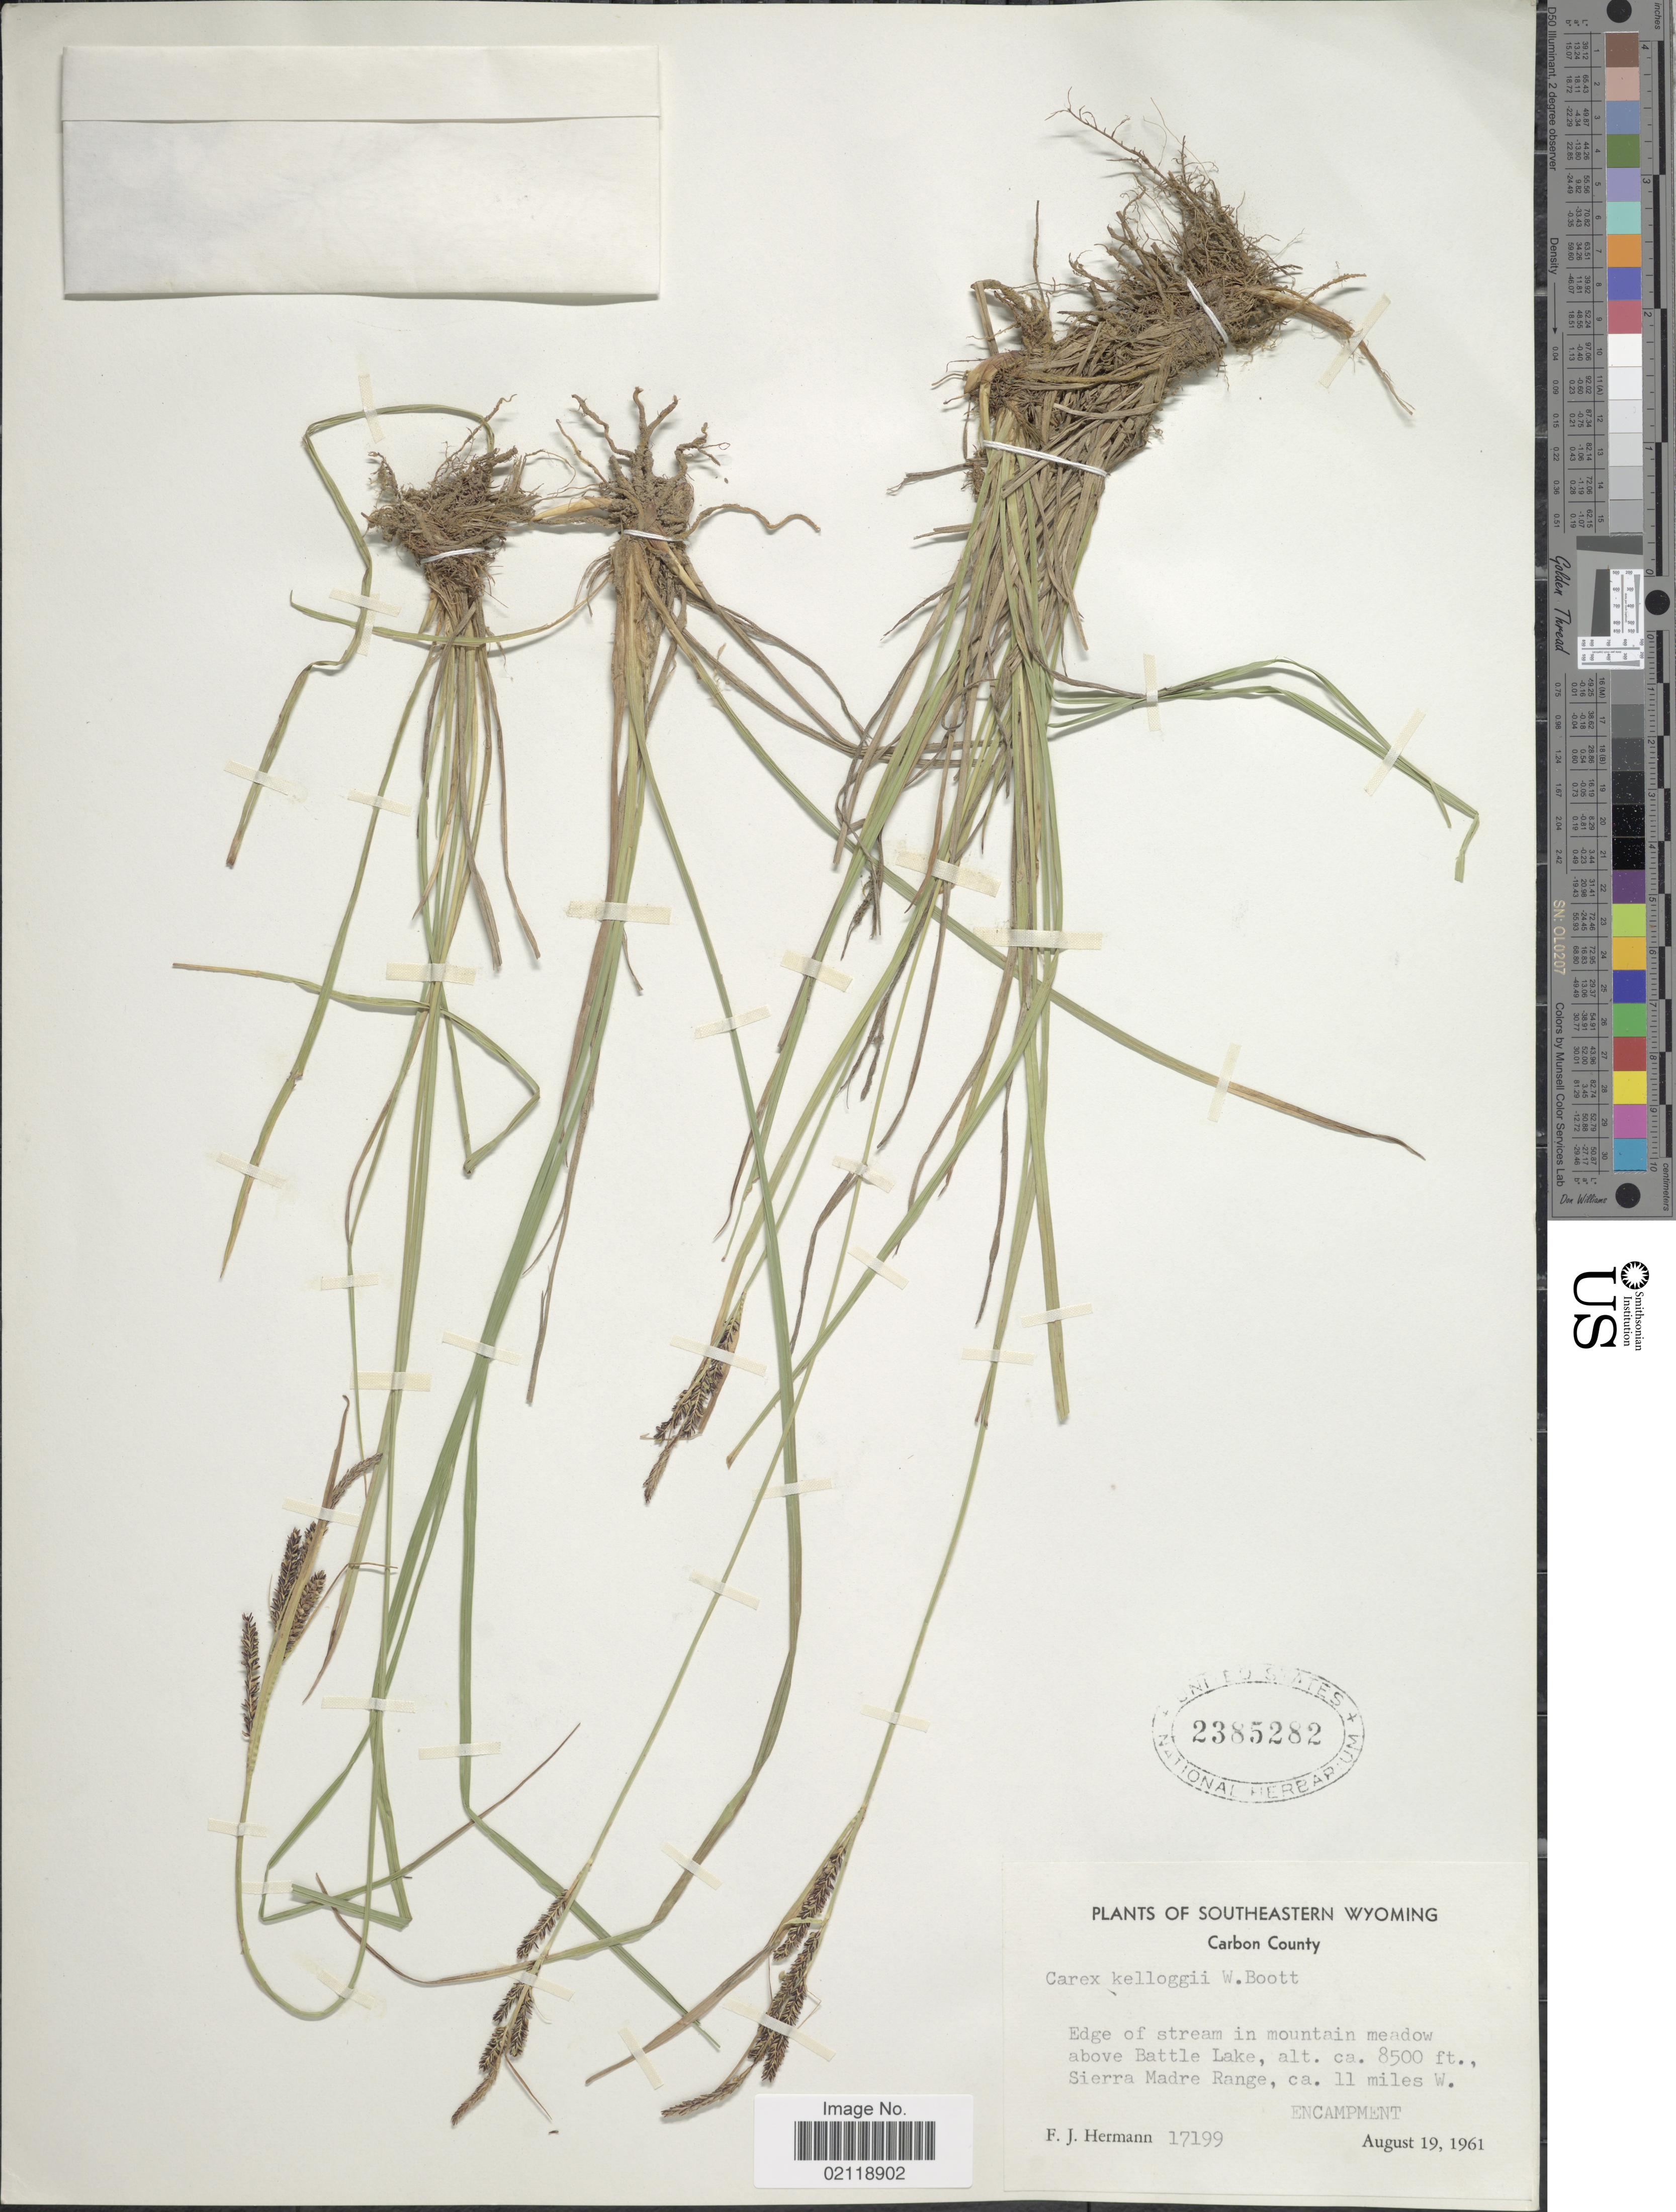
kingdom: Plantae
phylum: Tracheophyta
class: Liliopsida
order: Poales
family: Cyperaceae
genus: Carex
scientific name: Carex kelloggii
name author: W. Boott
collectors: F. J. Hermann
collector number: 17199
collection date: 1961-08-19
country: United States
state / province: Wyoming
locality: Southeastern Wyoming, Carbon County, edge of stream in mountain meadow above Battle Lake, Sierra Madre Range, Encampment.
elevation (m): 2591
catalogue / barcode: US 2385282